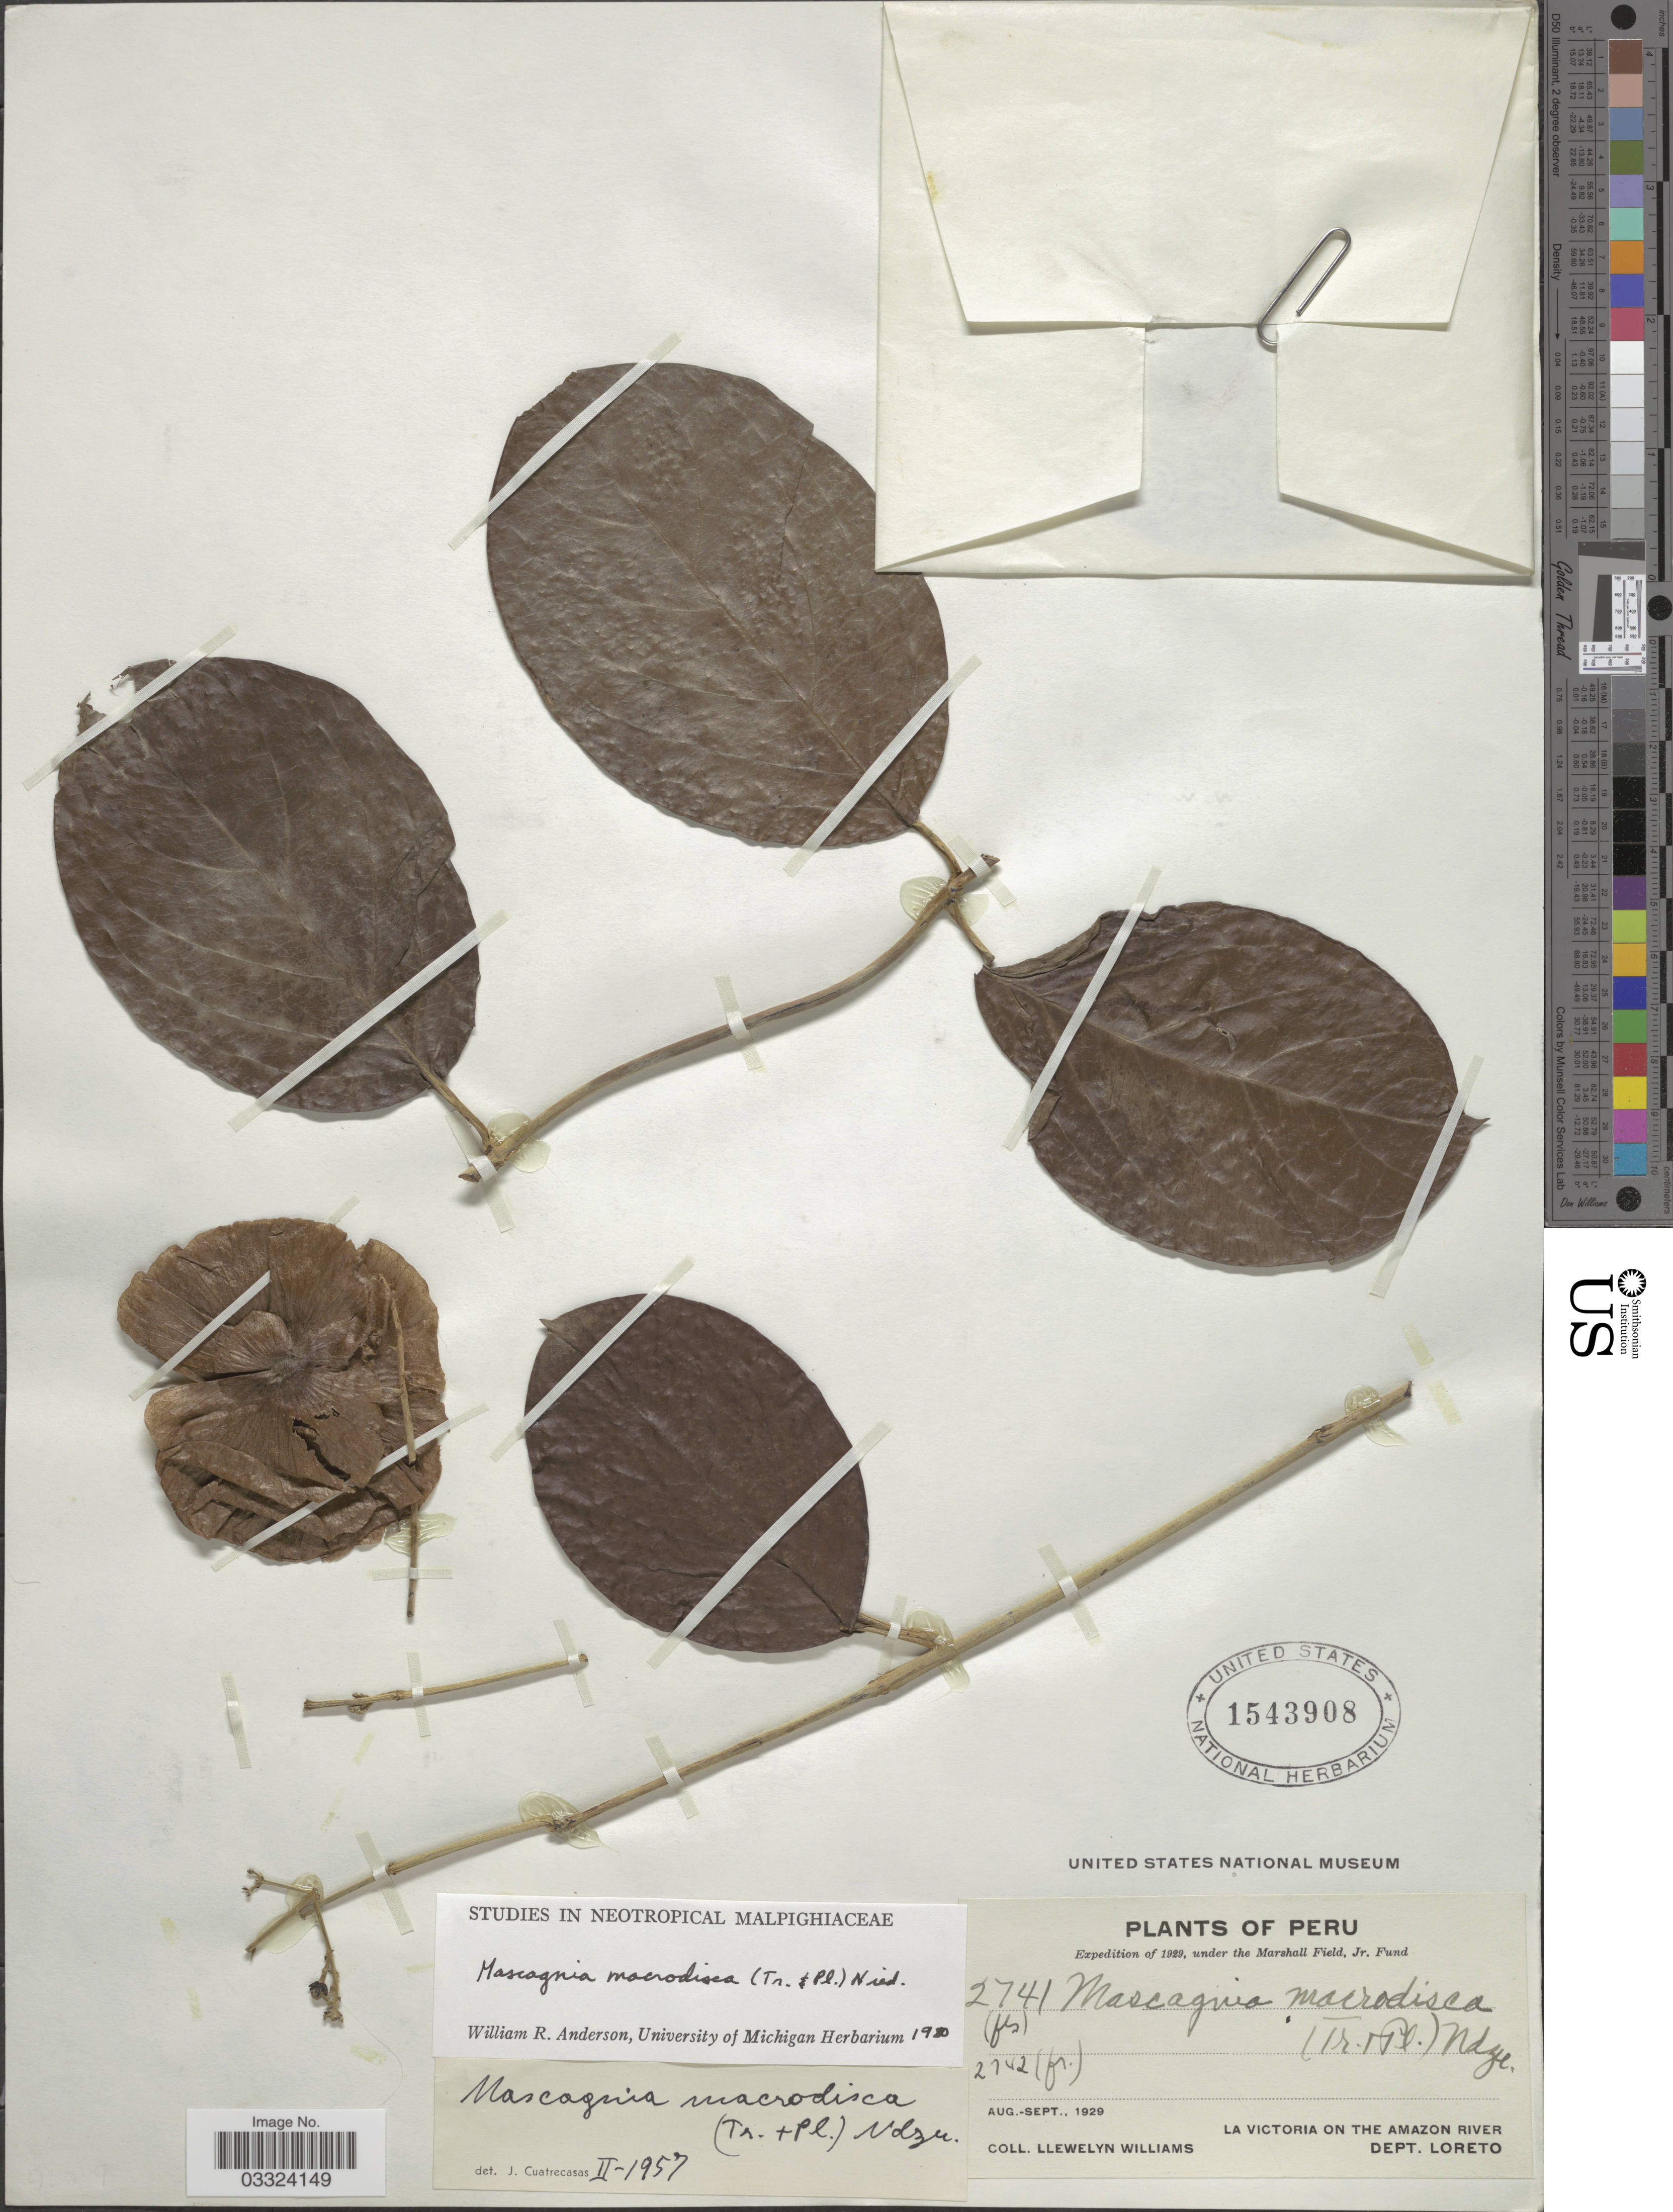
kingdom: Plantae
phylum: Tracheophyta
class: Magnoliopsida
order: Malpighiales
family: Malpighiaceae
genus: Alicia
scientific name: Alicia macrodisca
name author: (Triana & Planch.) W.R. Anderson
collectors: Ll. Williams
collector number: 2741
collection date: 1929-08/1929-09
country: Peru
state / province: Loreto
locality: La Victoria on the Amazon River. Dept. Loreto.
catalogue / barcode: US 1543908